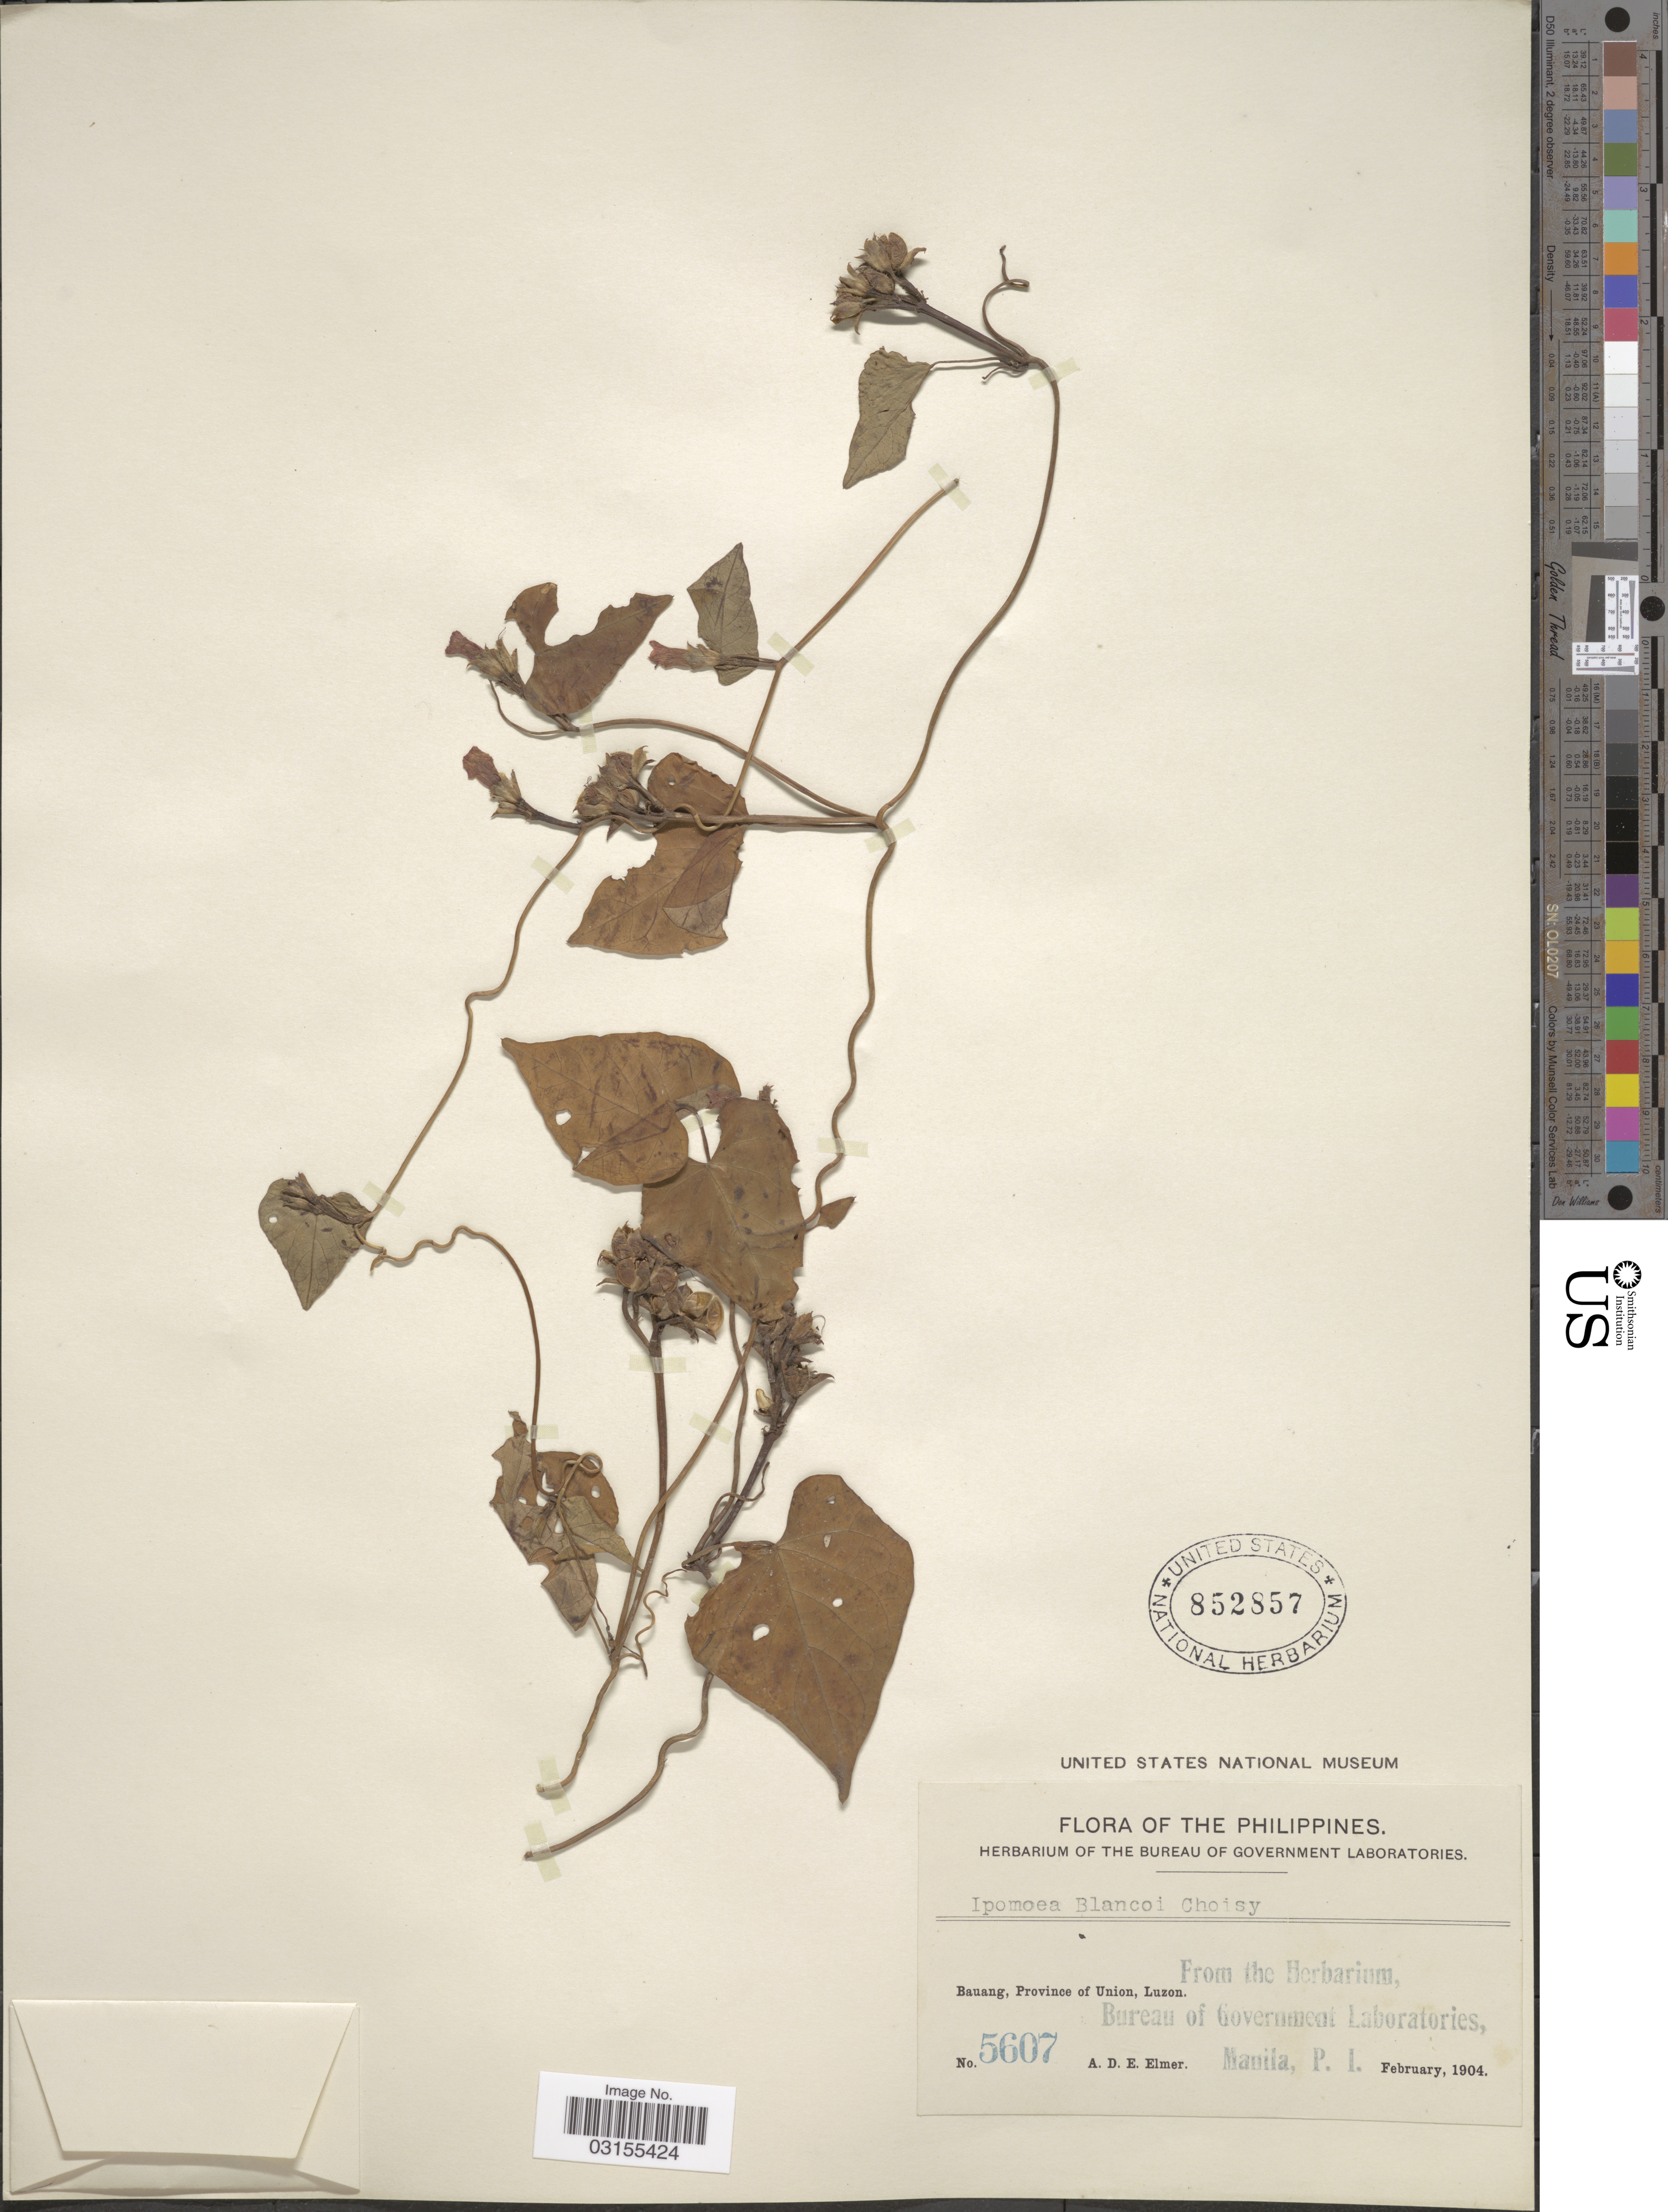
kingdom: Plantae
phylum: Tracheophyta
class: Magnoliopsida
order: Solanales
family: Convolvulaceae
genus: Ipomoea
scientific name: Ipomoea triloba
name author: L.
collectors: A. D. E. Elmer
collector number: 5607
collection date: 1904-02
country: Philippines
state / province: Ilocos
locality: Bauang, Province of Union, Luzon.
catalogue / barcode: US 852857